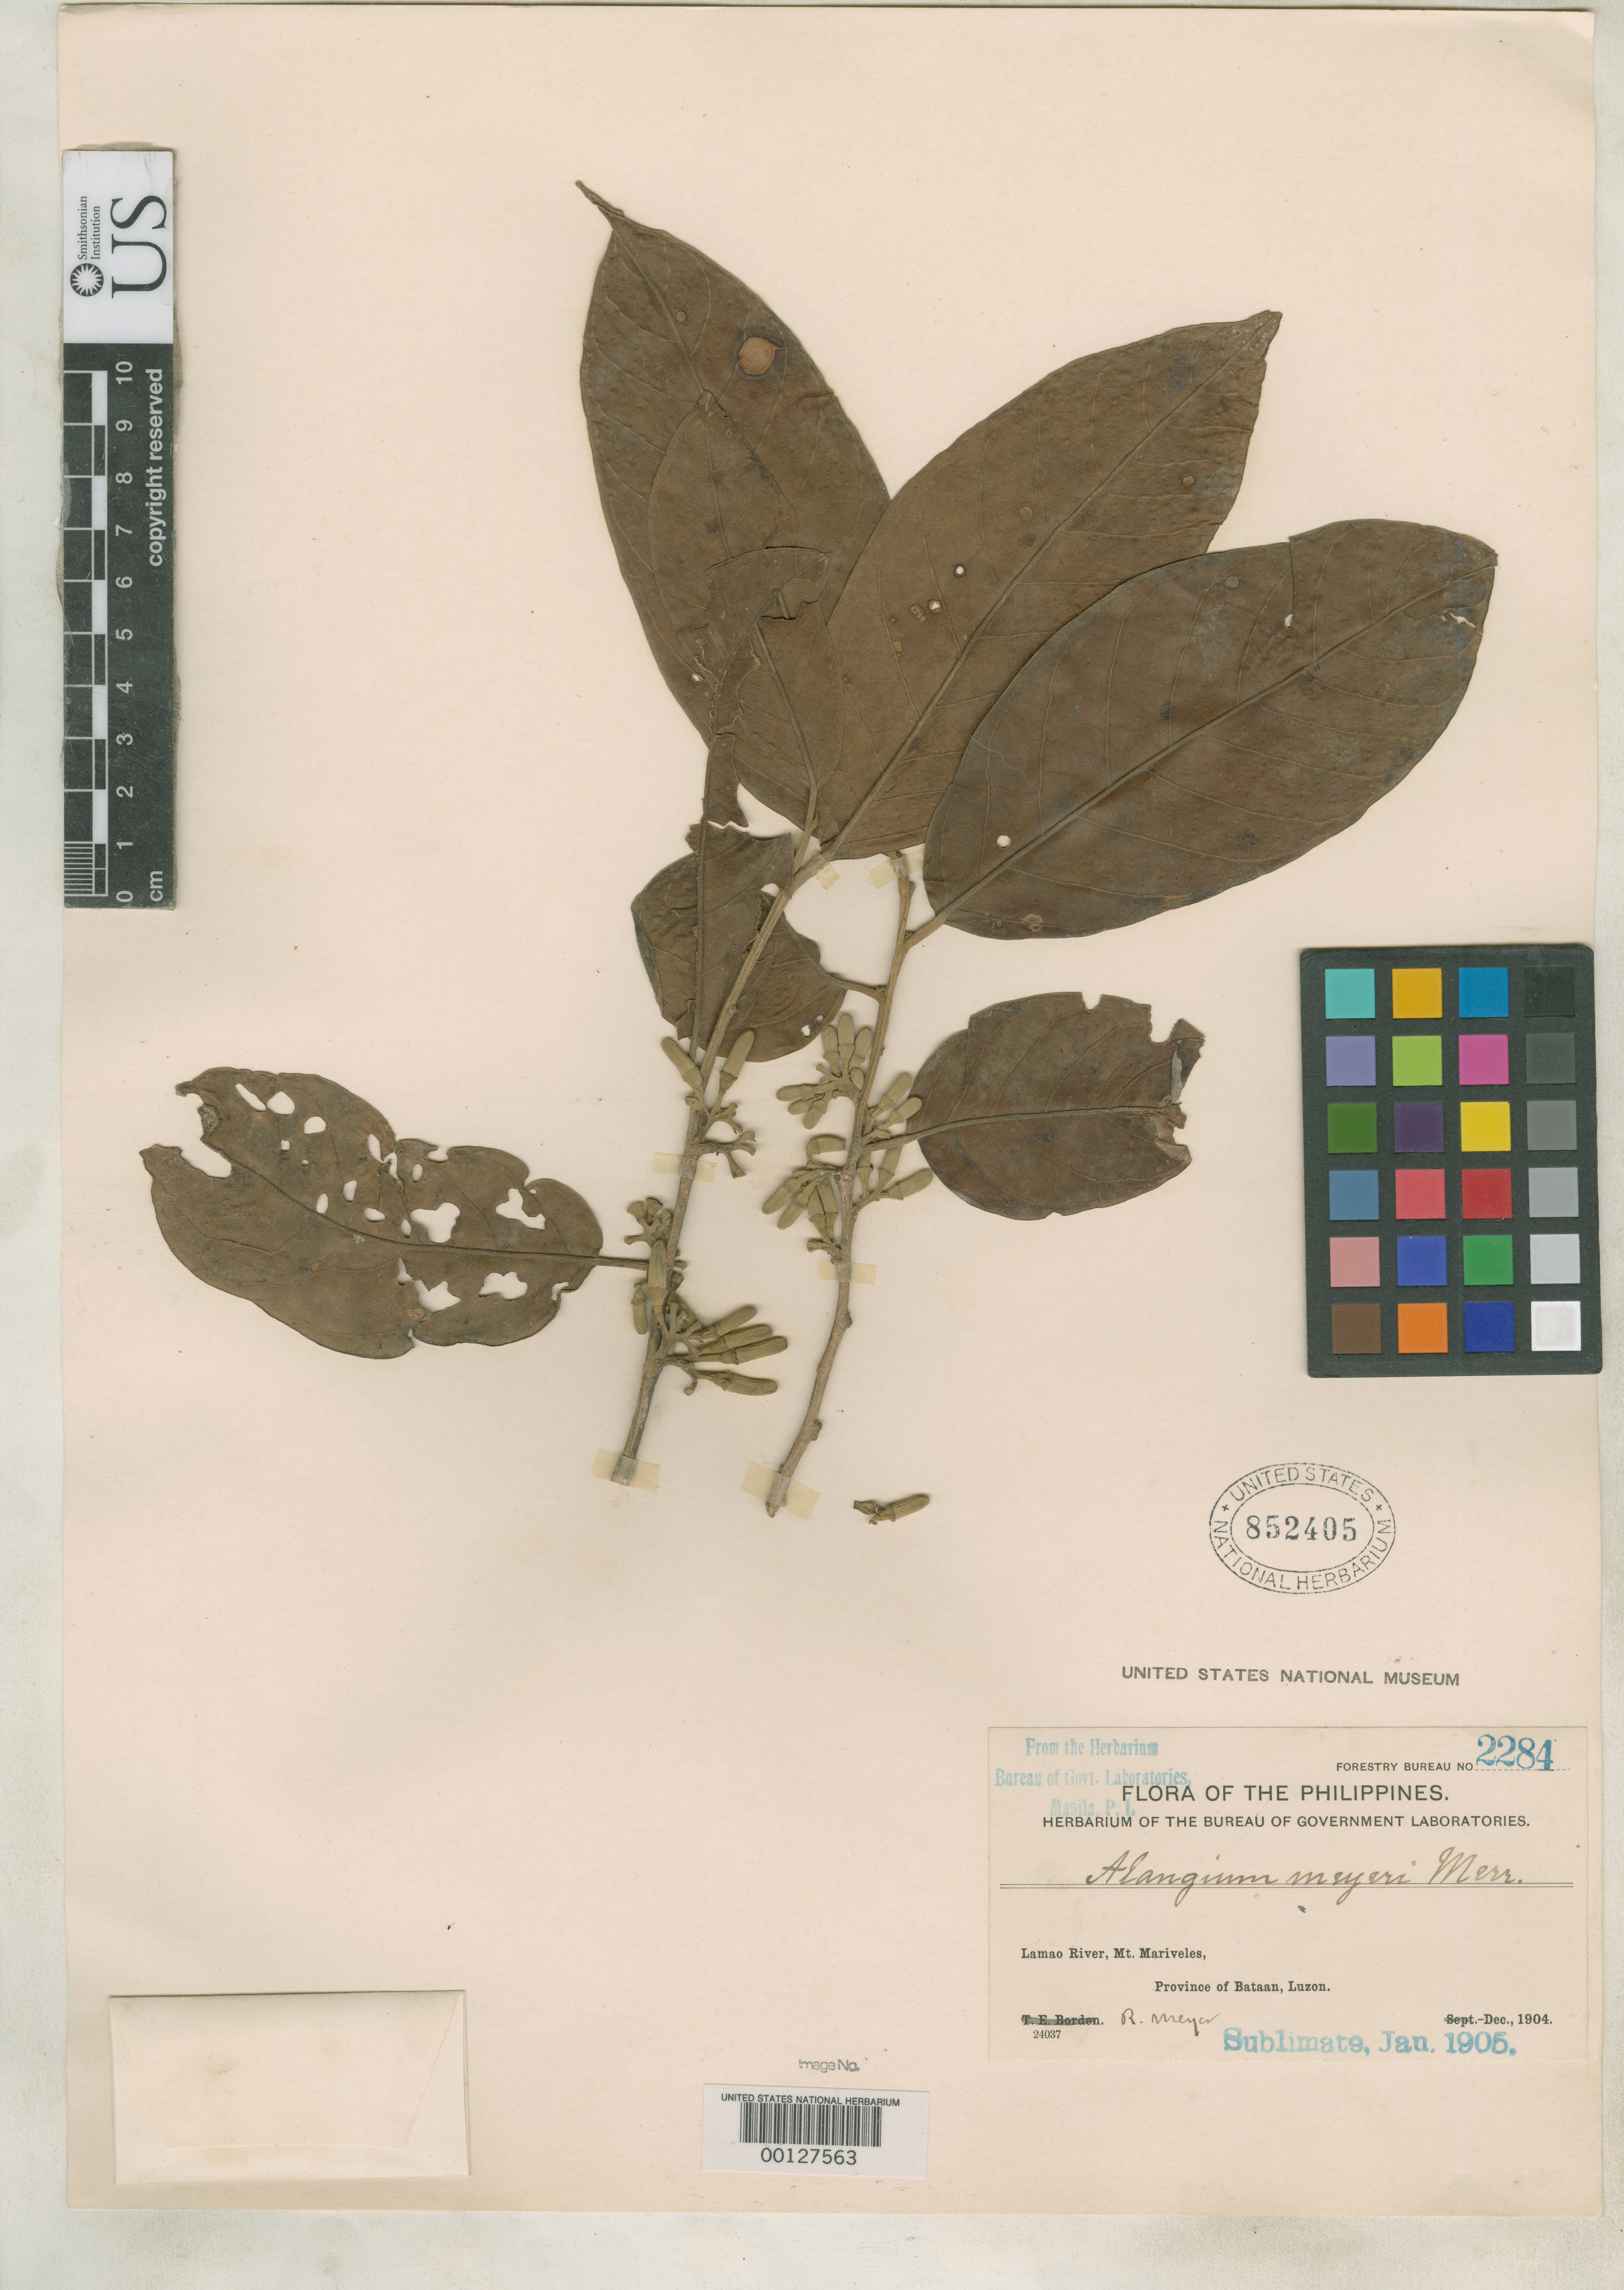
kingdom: Plantae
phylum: Tracheophyta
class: Magnoliopsida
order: Cornales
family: Cornaceae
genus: Alangium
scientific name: Alangium meyeri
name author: Merr.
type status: Isotype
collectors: R. Meyer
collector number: For. Bur. 2284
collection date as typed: Dec 1904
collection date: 1904-12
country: Philippines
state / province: Central Luzon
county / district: Bataan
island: Luzon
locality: Lamao River.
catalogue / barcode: US 852405